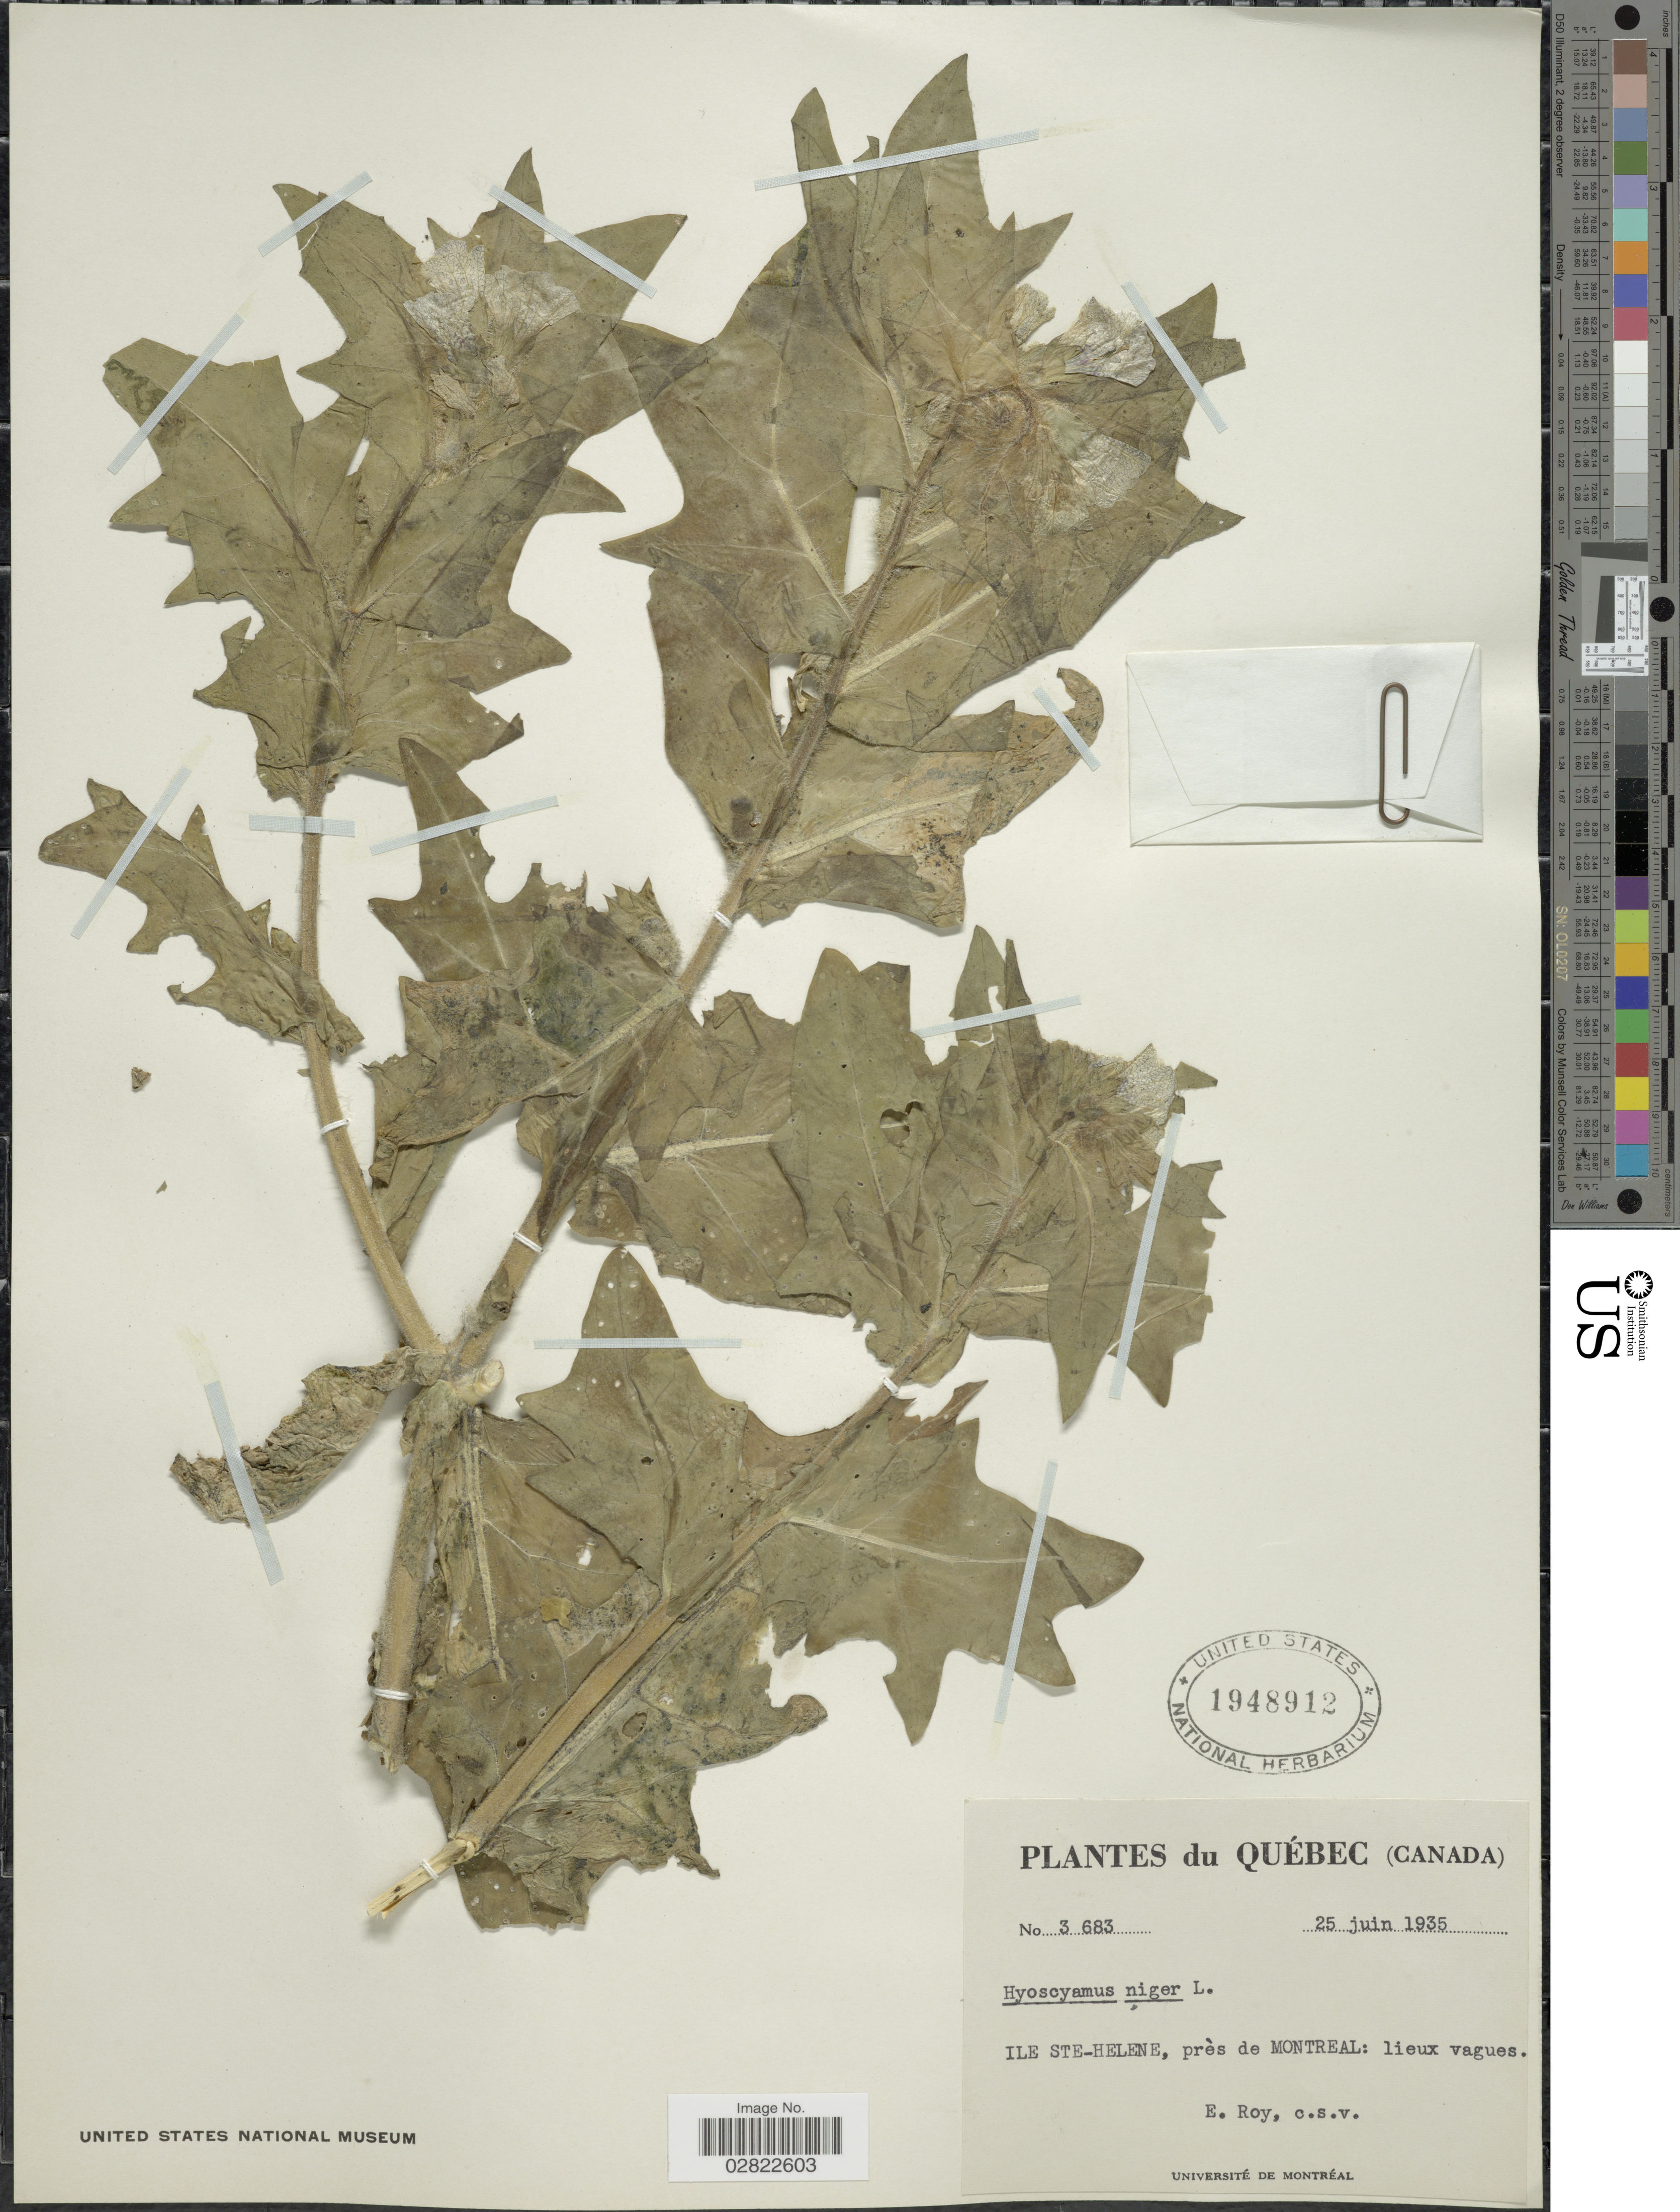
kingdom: Plantae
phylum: Tracheophyta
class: Magnoliopsida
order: Solanales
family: Solanaceae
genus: Hyoscyamus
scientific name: Hyoscyamus niger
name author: L.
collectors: E. Roy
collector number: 3683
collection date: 1935-06-25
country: Canada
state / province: Quebec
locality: Ile Ste-Helene, près de Montreal, lieux vagues.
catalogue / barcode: US 1948912